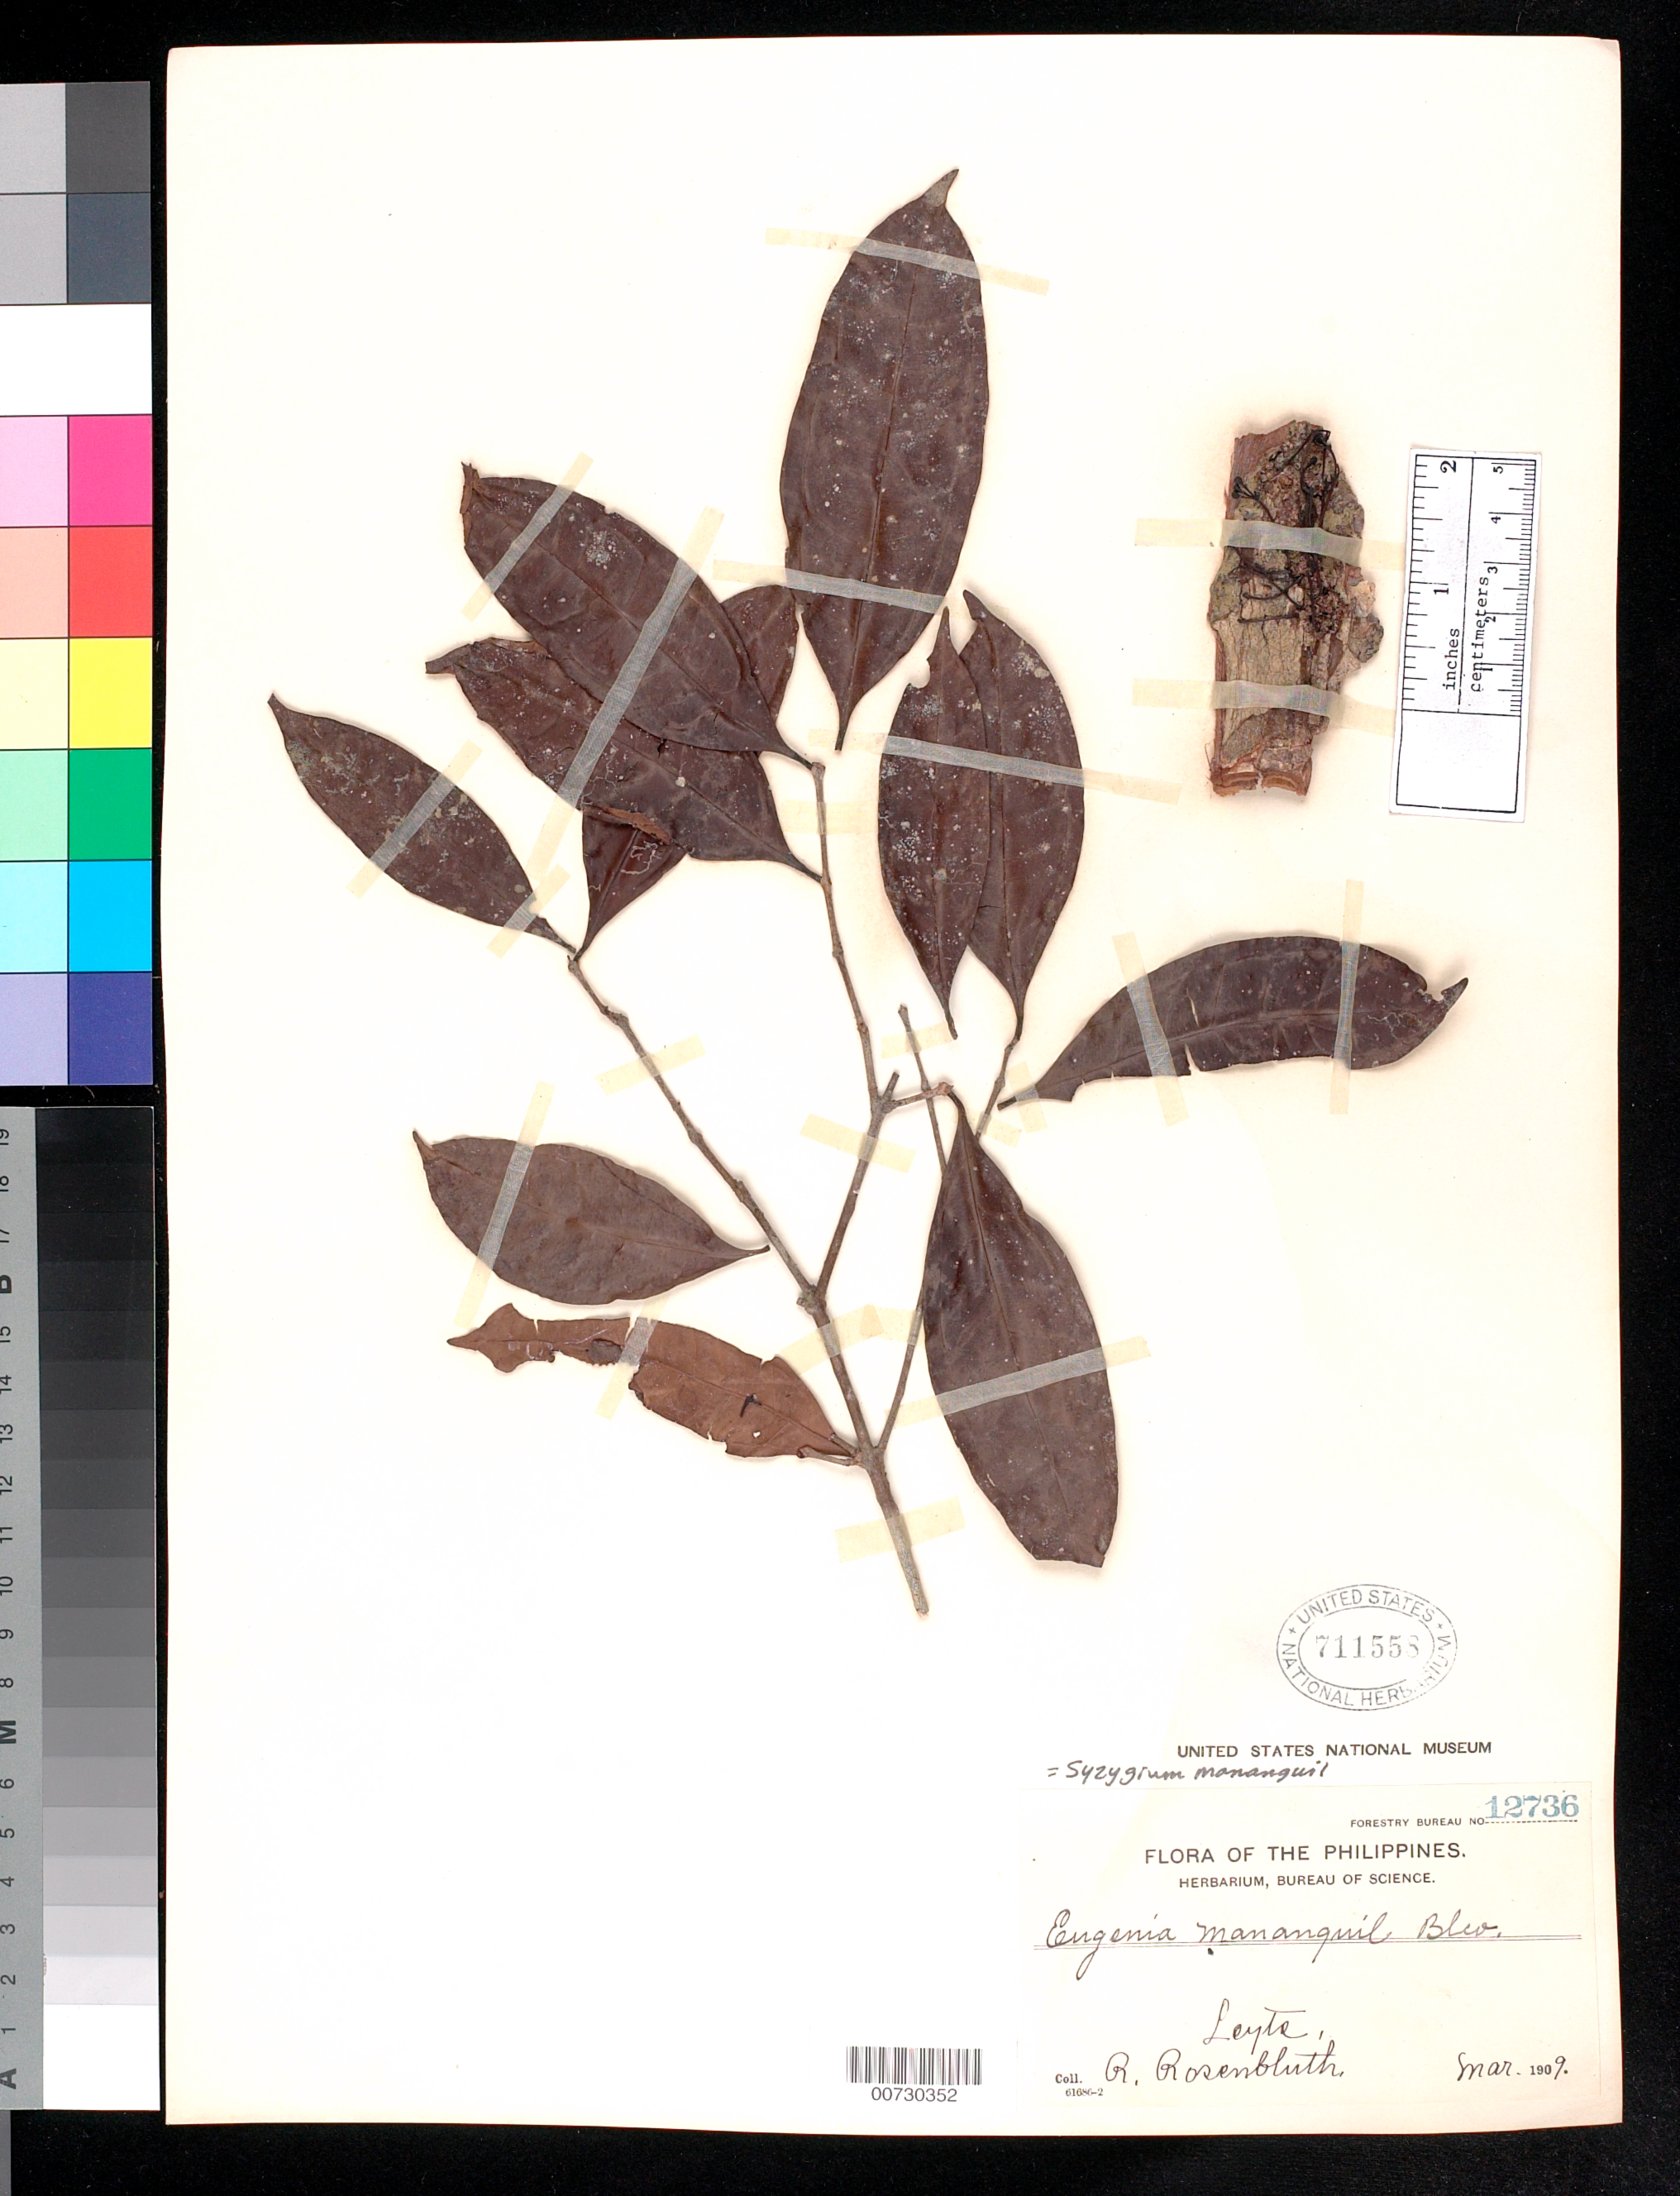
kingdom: Plantae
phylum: Tracheophyta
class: Magnoliopsida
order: Myrtales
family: Myrtaceae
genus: Syzygium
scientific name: Syzygium mananquil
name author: (Blanco) Merr.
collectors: R. Rosenbluth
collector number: For. Bur. 12736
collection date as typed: Mar 1909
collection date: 1909-03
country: Philippines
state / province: Eastern Visayas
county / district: Leyte / Southern Leyte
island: Leyte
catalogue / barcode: US 711558